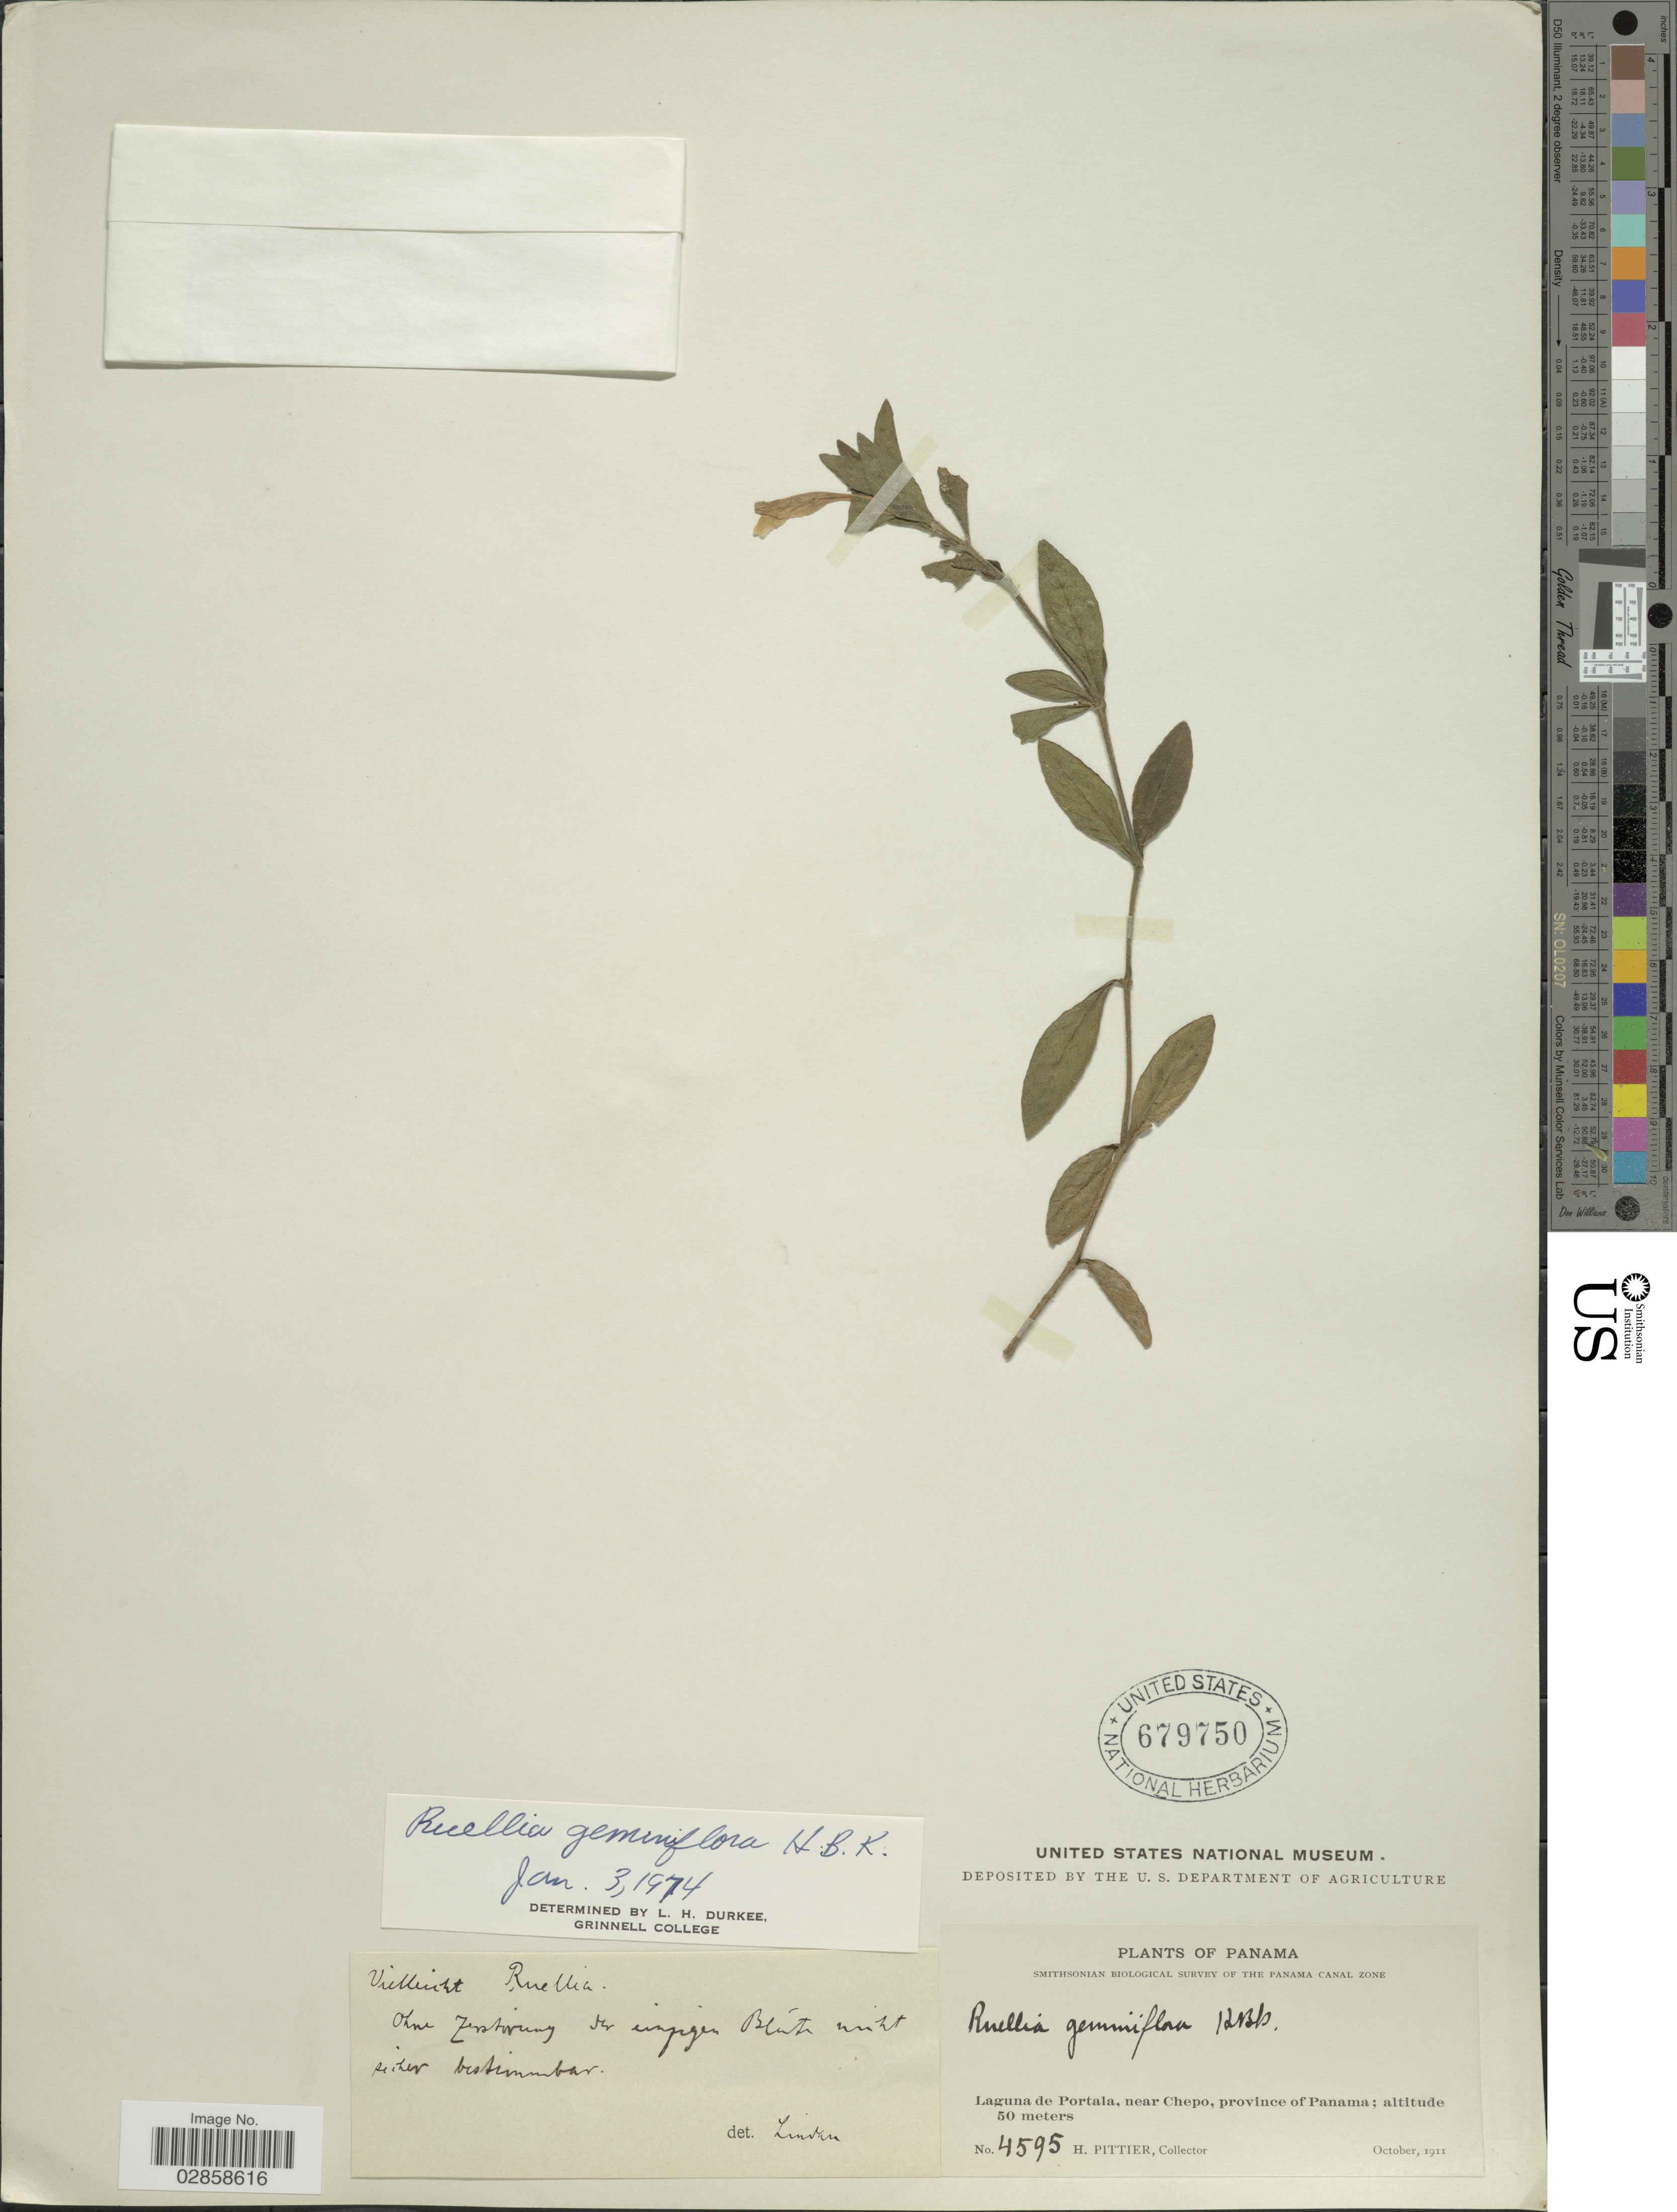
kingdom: Plantae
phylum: Tracheophyta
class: Magnoliopsida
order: Lamiales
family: Acanthaceae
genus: Ruellia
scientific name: Ruellia geminiflora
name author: Kunth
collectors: H. F. Pittier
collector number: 4595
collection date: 1911-10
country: Panama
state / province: Panamá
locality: Laguna de Portala, near Chepo.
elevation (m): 50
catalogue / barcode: US 679750